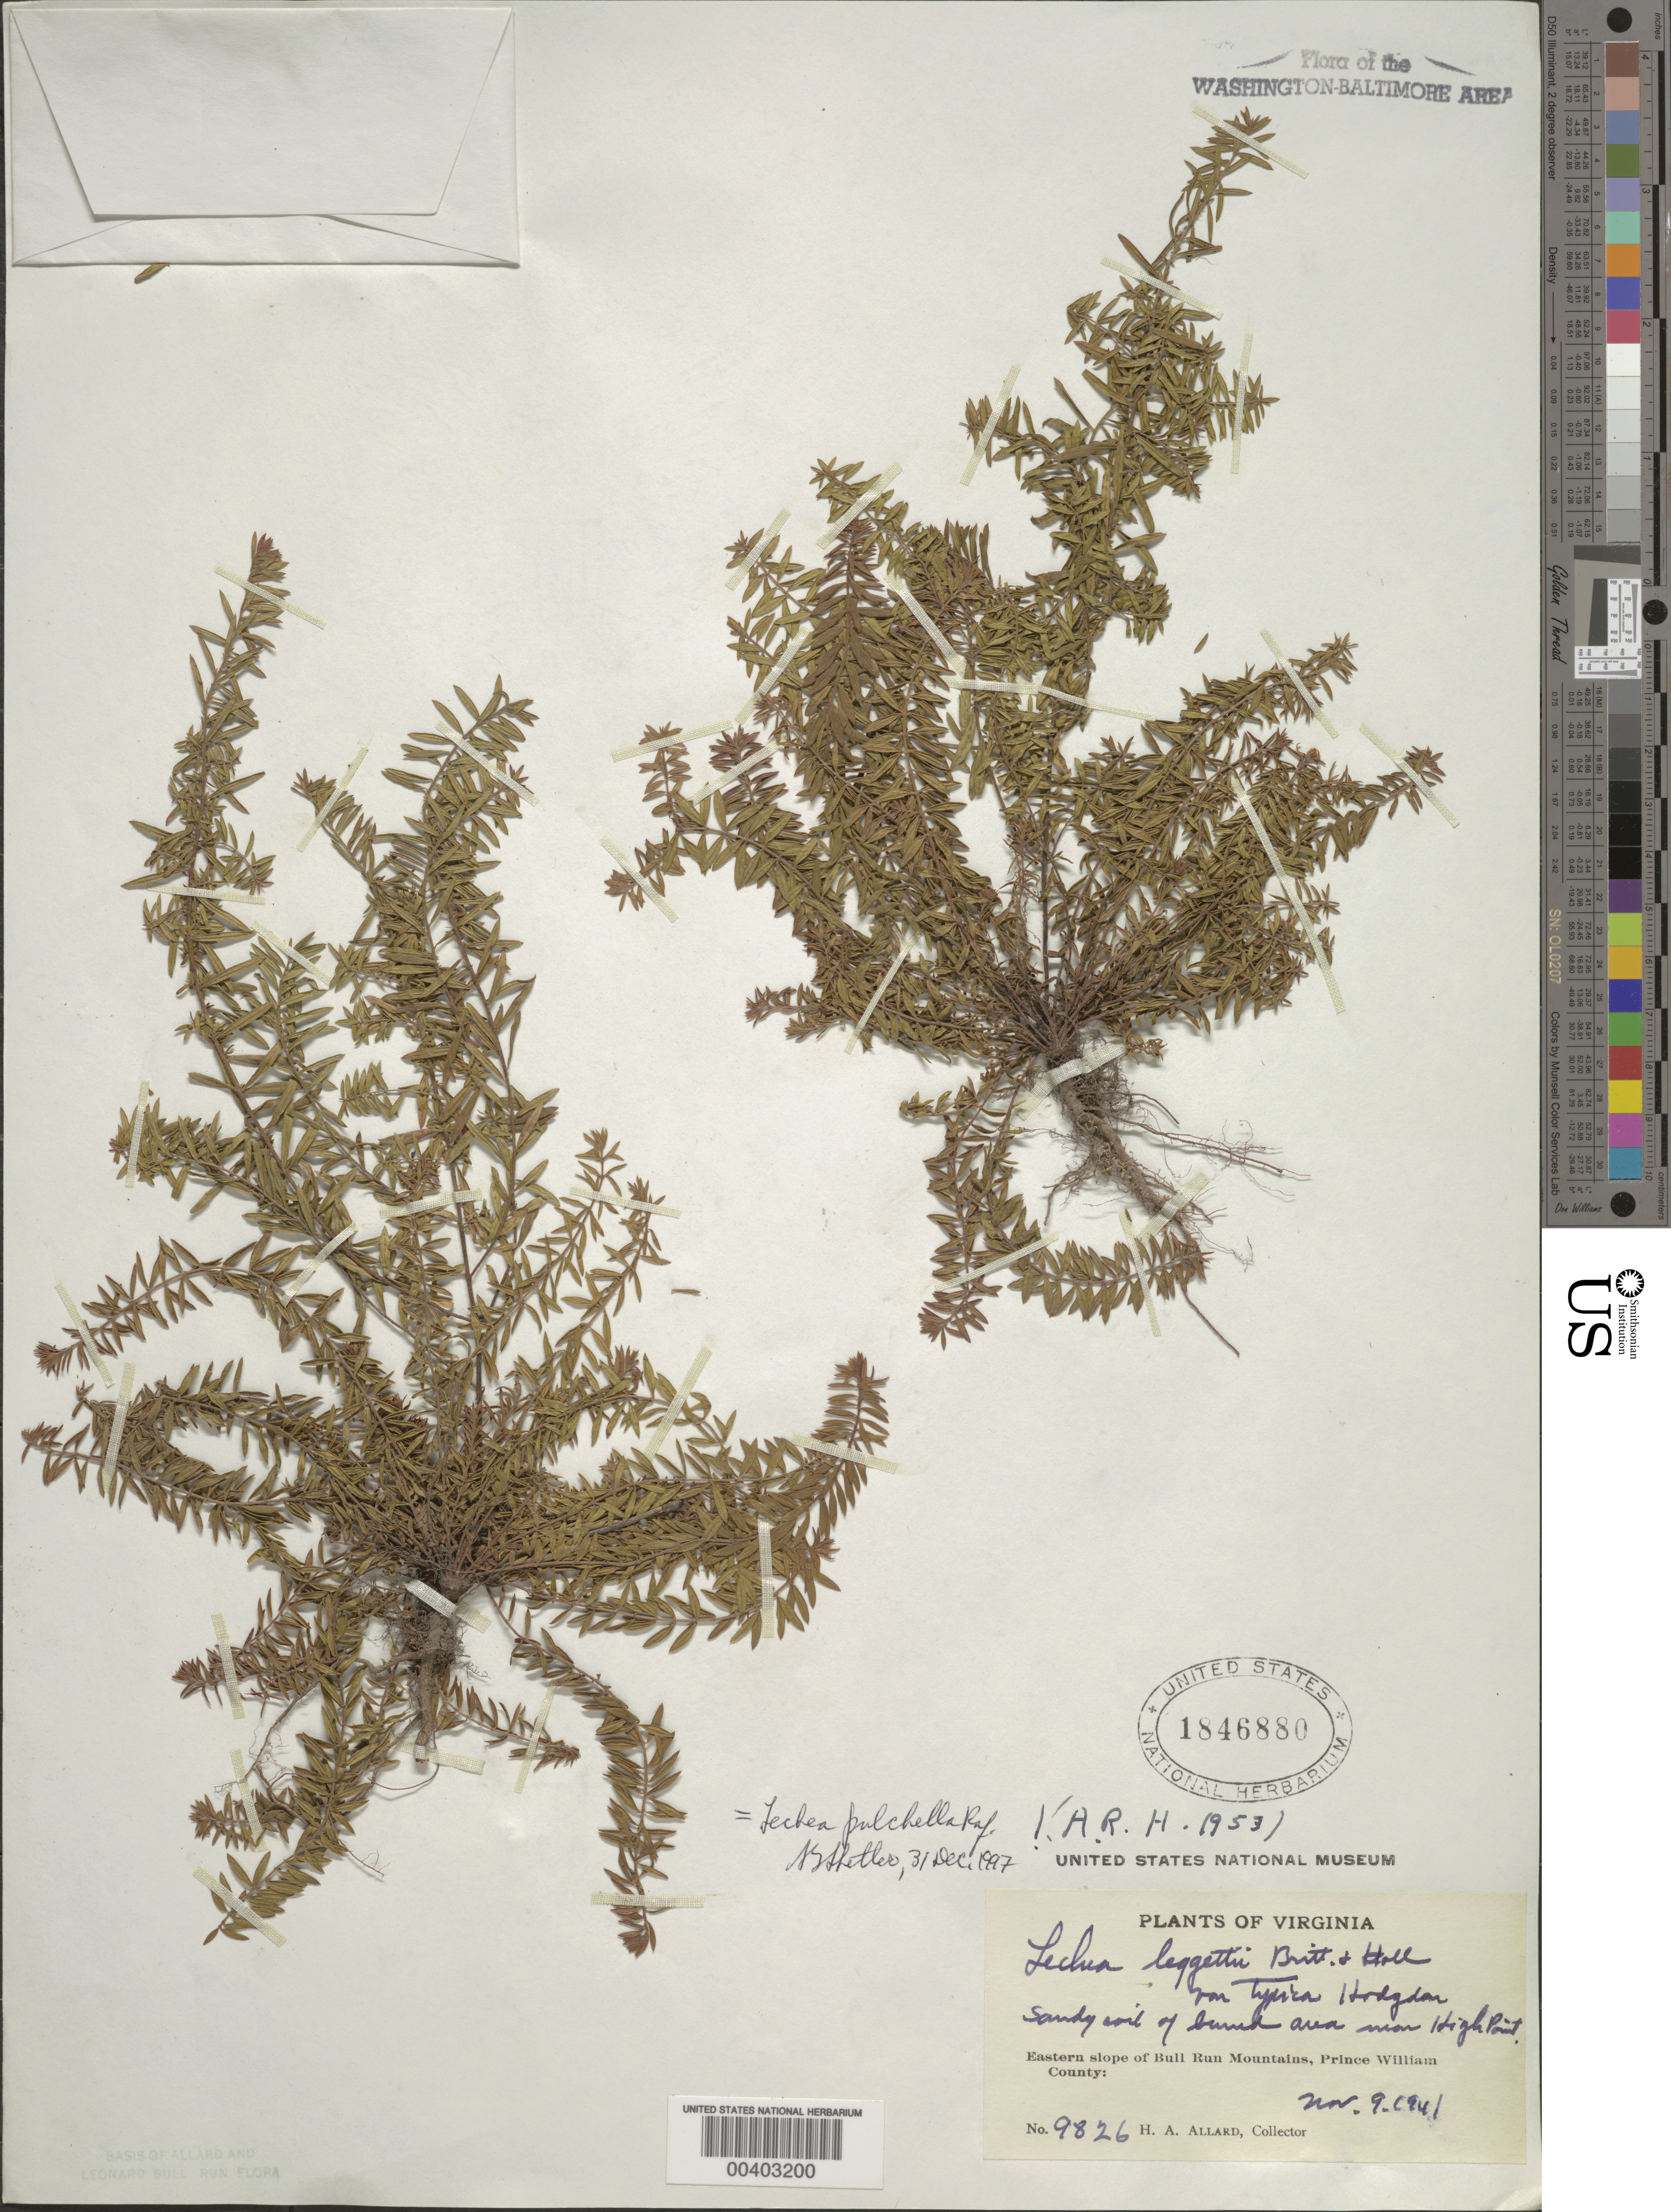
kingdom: Plantae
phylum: Tracheophyta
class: Magnoliopsida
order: Malvales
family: Cistaceae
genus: Lechea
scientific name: Lechea pulchella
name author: Raf.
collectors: H. A. Allard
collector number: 9826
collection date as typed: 09 Nov 1941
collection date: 1941-11-09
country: United States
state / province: Virginia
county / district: Prince William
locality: High Point vicinity, eastern slope of Bull Run Mountains Bull Run Mts.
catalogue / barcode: US 1846880